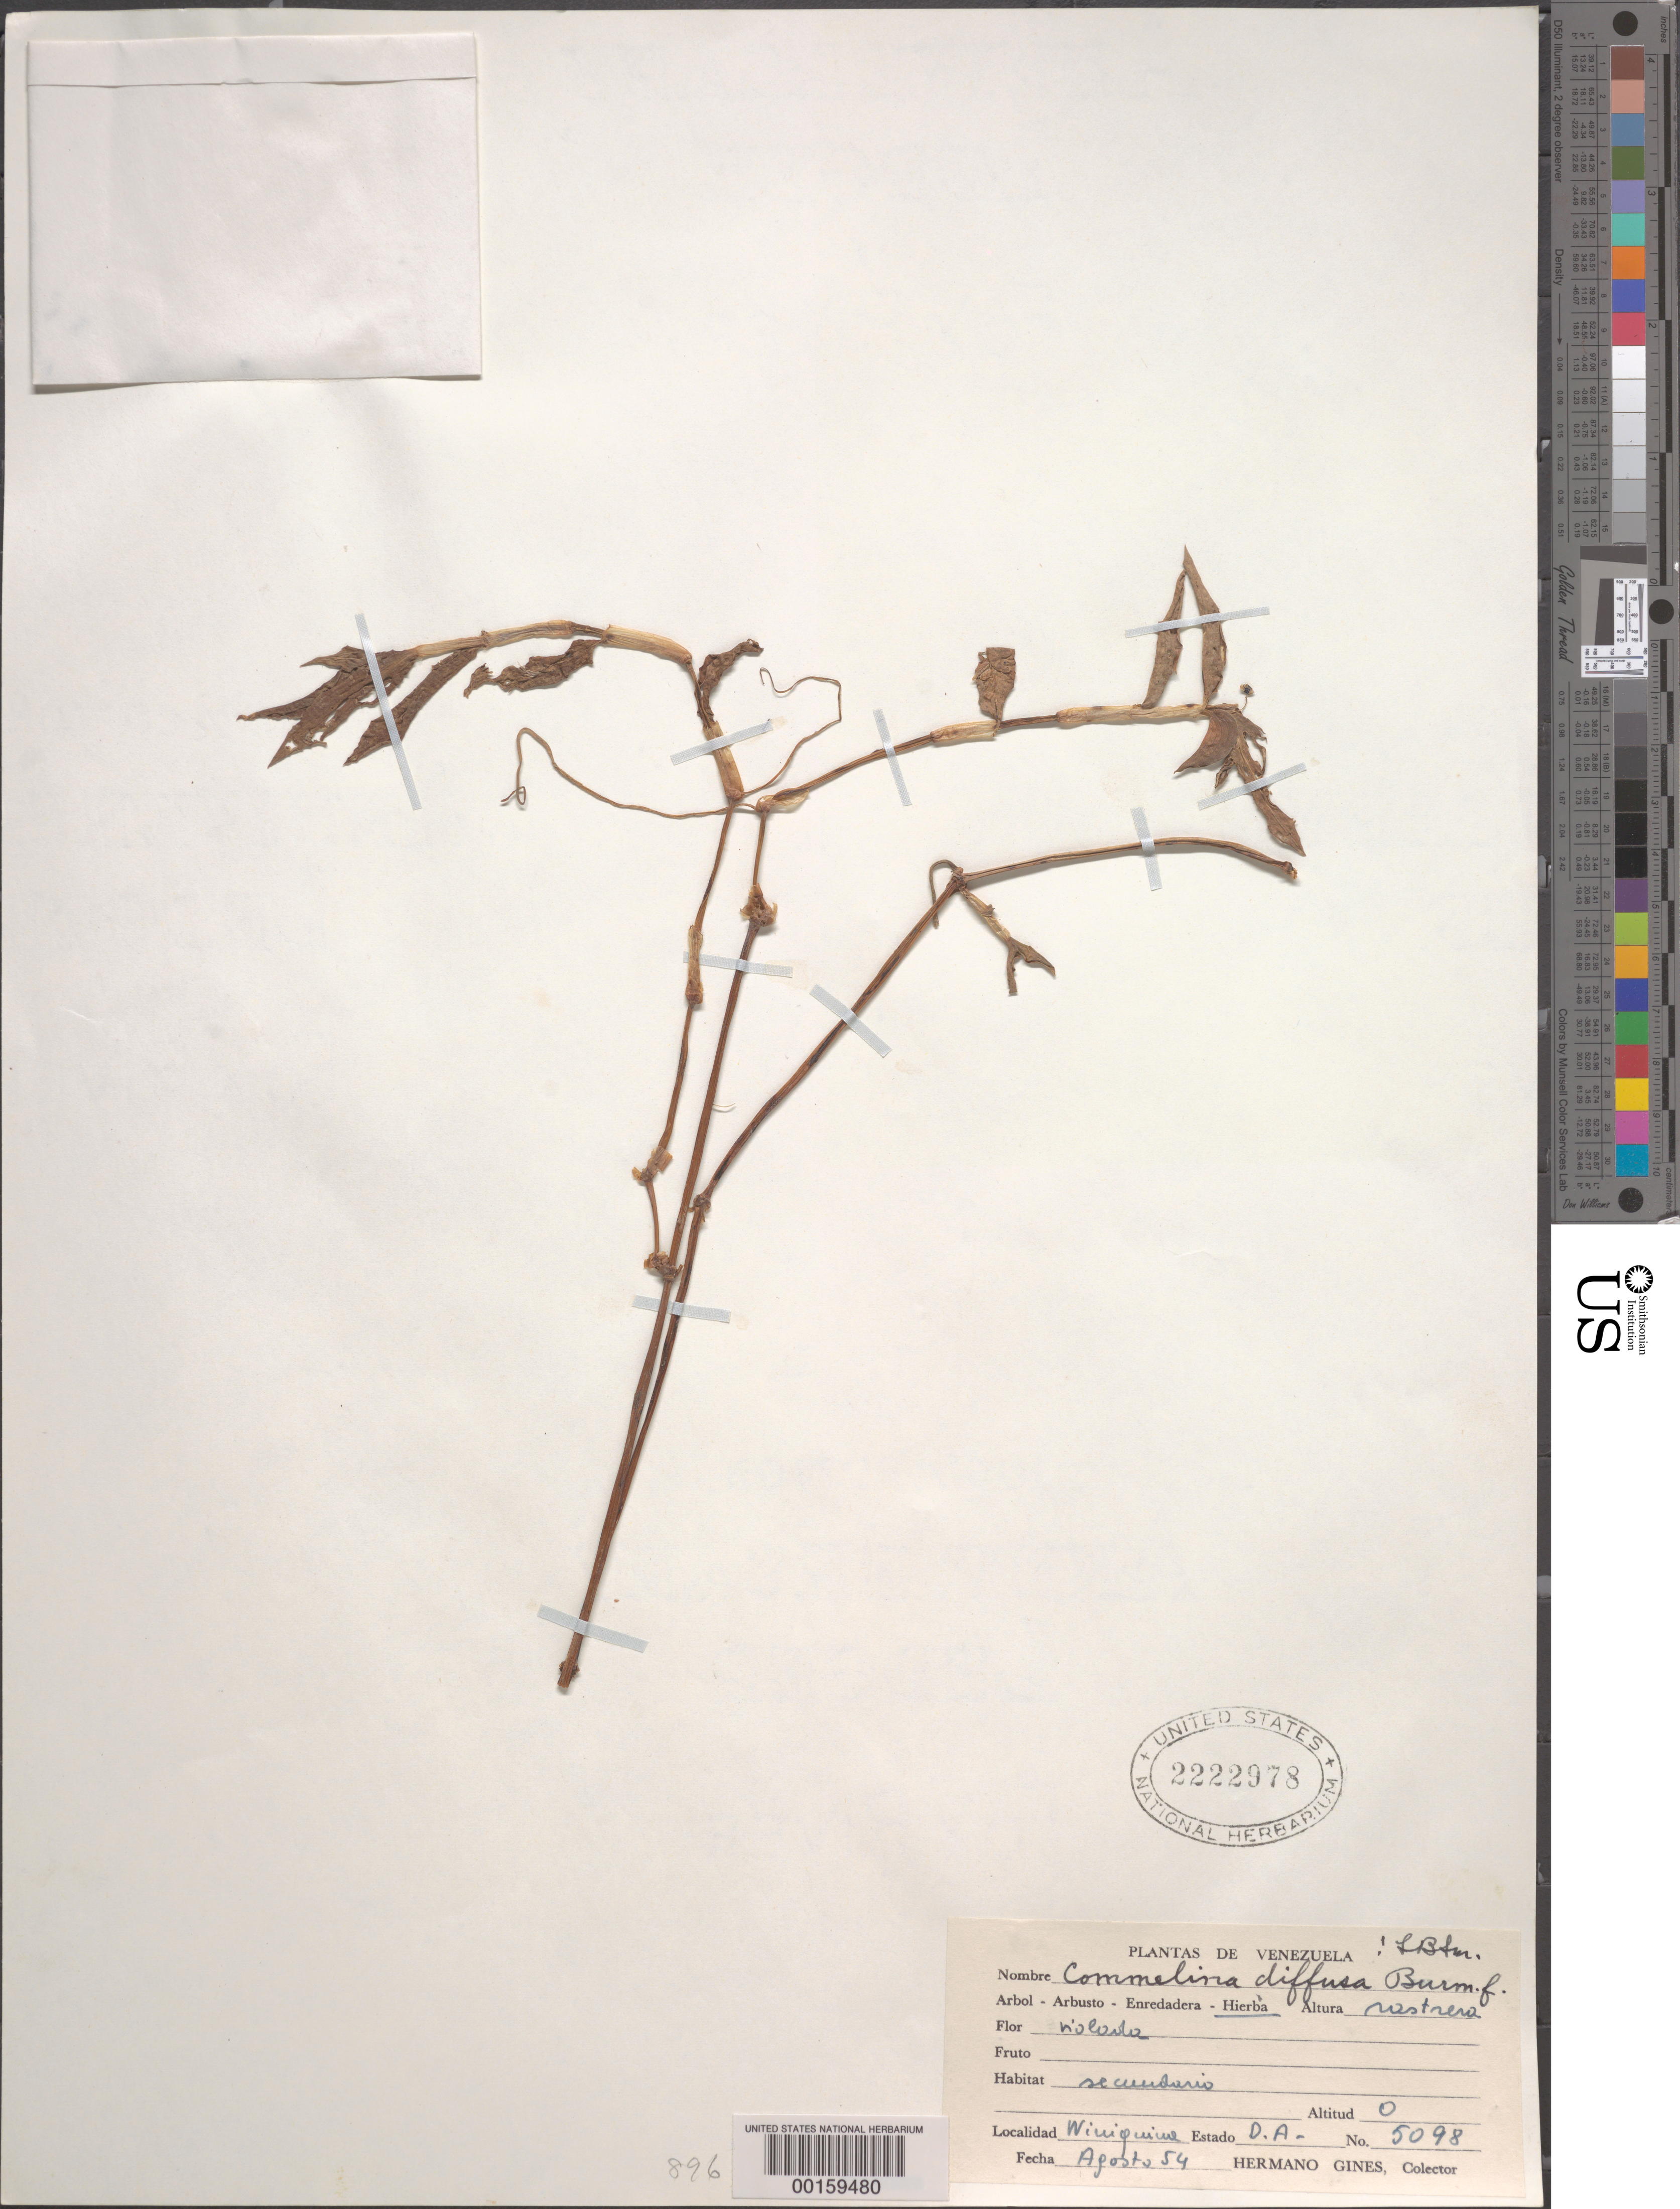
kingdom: Plantae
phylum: Tracheophyta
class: Liliopsida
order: Commelinales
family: Commelinaceae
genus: Commelina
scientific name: Commelina diffusa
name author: Burm. f.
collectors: Bro. Gines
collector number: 5098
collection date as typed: Aug 1954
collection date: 1954-08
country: Venezuela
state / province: Delta Amacuro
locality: Wiuiguiue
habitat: Secondary forest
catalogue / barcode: US 2222978